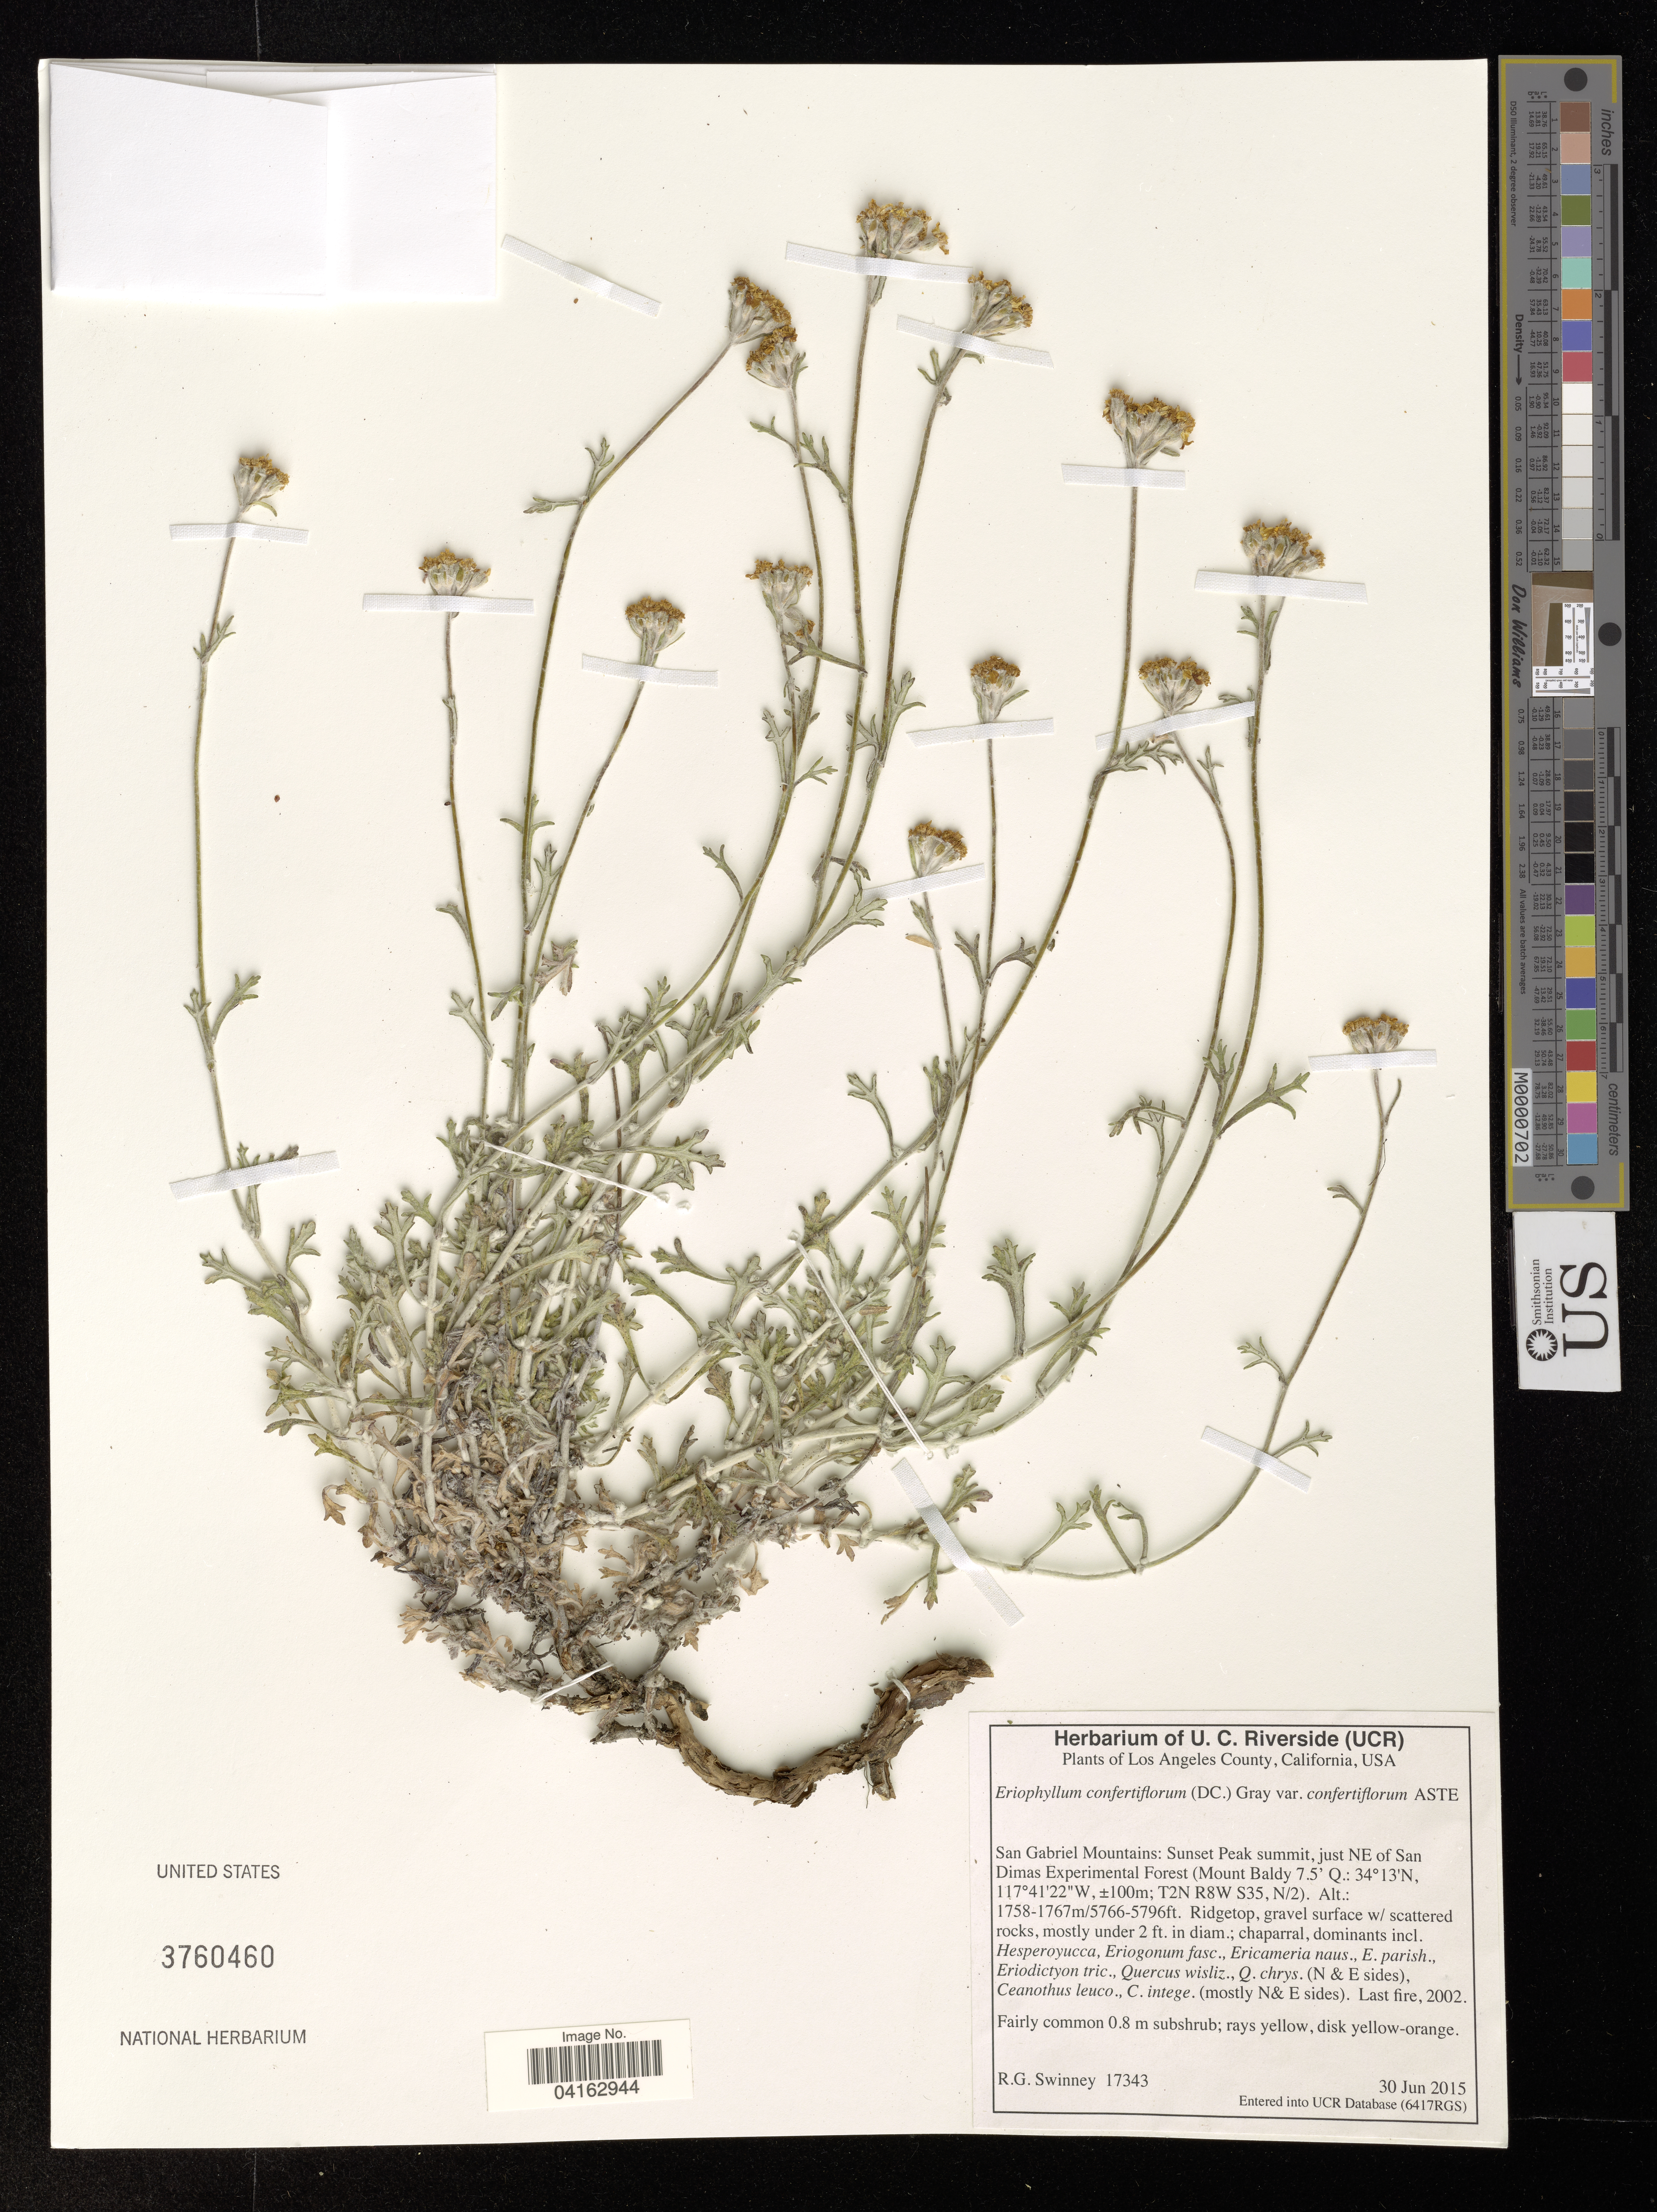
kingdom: Plantae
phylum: Tracheophyta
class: Magnoliopsida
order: Asterales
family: Asteraceae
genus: Eriophyllum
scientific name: Eriophyllum confertiflorum var. confertiflorum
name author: (DC.) A. Gray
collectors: R. Swinney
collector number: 17343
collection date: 2015-06-30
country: United States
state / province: California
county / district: Los Angeles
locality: Los Angeles County. San Gabriel Mountains: Sunset Peak summit, just NE of San Dimas Experimental Forest (Mount Baldy 7.5' Q.).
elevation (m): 1758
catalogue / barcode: US 3760460